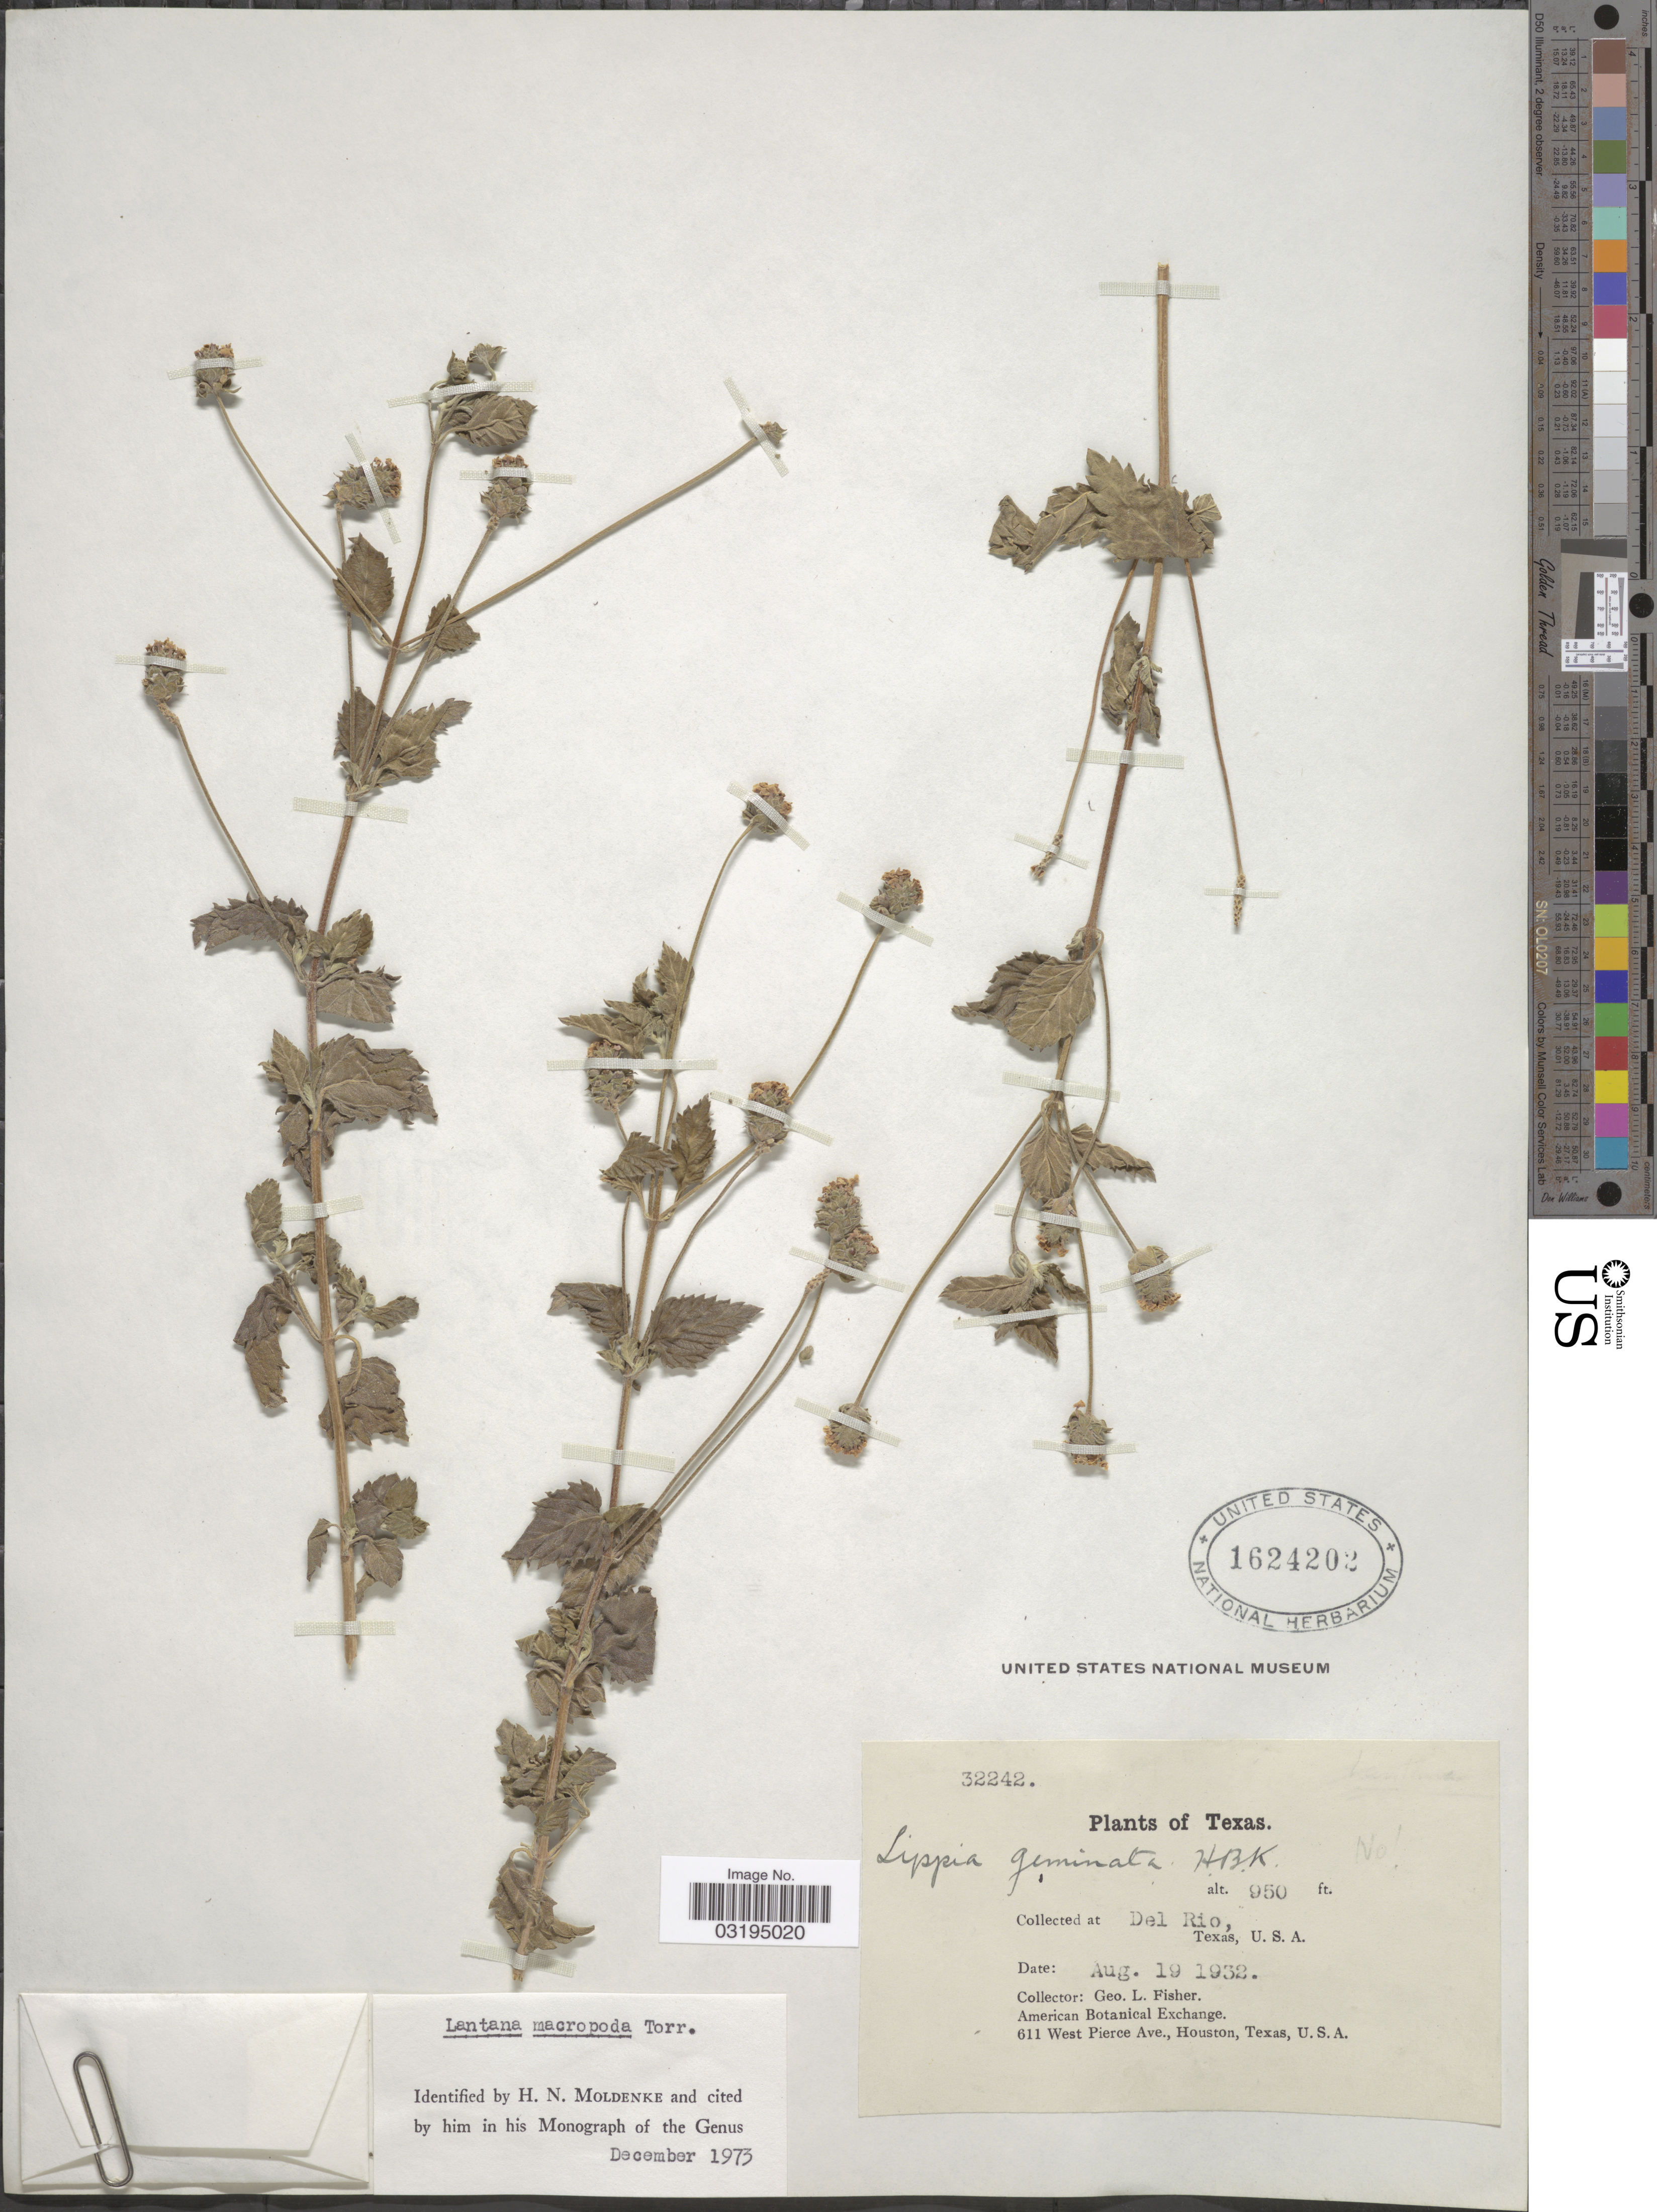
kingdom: Plantae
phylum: Tracheophyta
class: Magnoliopsida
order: Lamiales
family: Verbenaceae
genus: Lantana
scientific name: Lantana macropoda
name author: Torr.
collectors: G. L. Fisher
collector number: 32242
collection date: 1932-08-19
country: United States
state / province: Texas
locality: Del Rio.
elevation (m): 290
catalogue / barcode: US 1624202